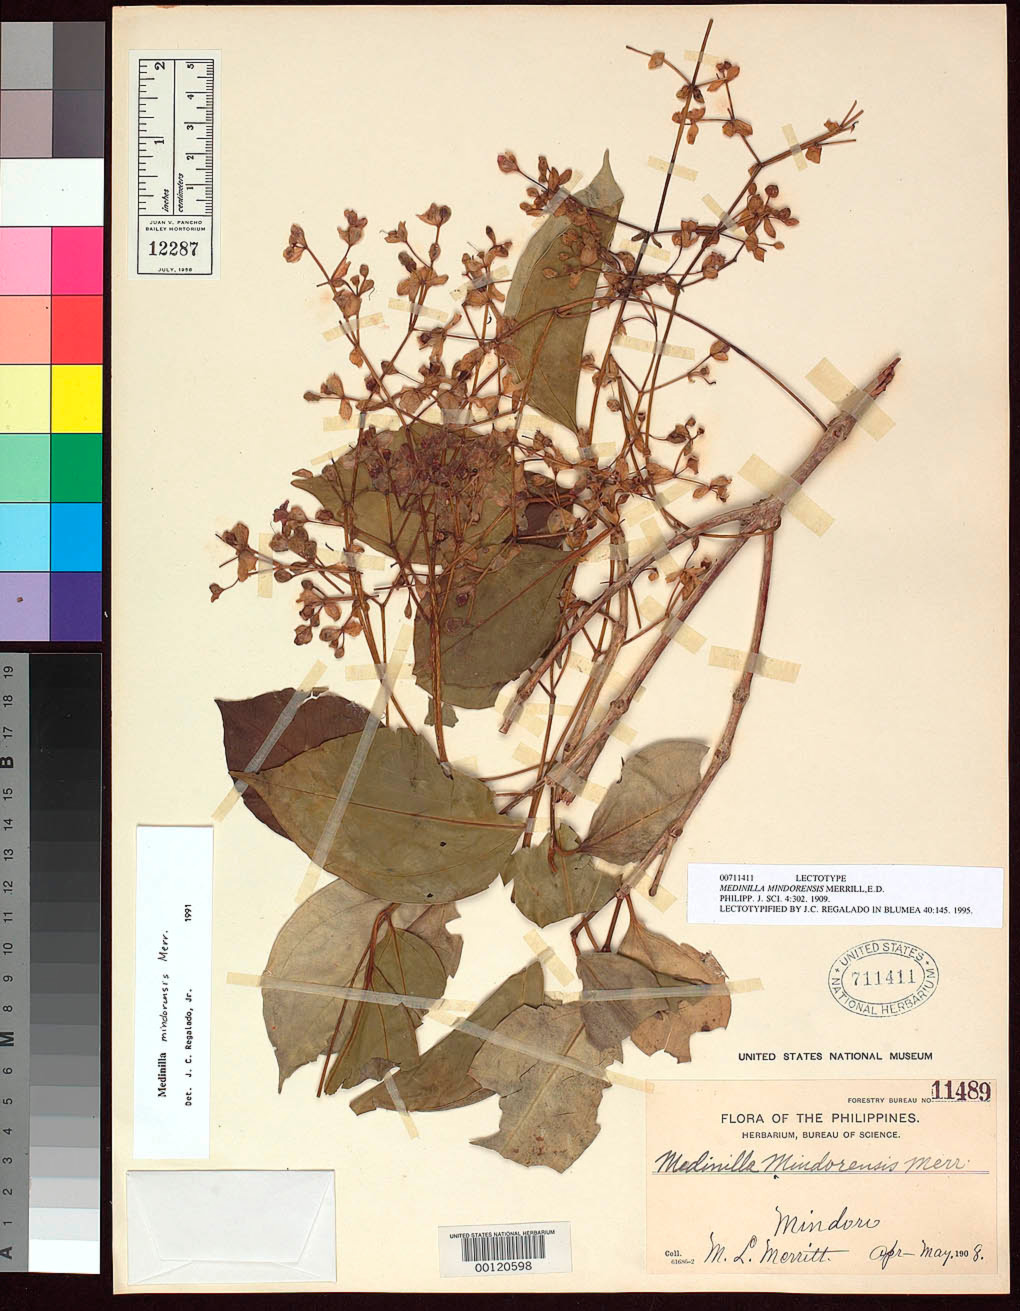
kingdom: Plantae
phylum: Tracheophyta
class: Magnoliopsida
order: Myrtales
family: Melastomataceae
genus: Medinilla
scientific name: Medinilla mindorensis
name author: Merr.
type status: Lectotype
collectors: M. L. Merritt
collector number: Bur. Sci. 11489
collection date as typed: Apr 1908 to -- May 1908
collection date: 1908-04/1908-05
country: Philippines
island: Mindoro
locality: Ibalolo River.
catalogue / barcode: US 711411